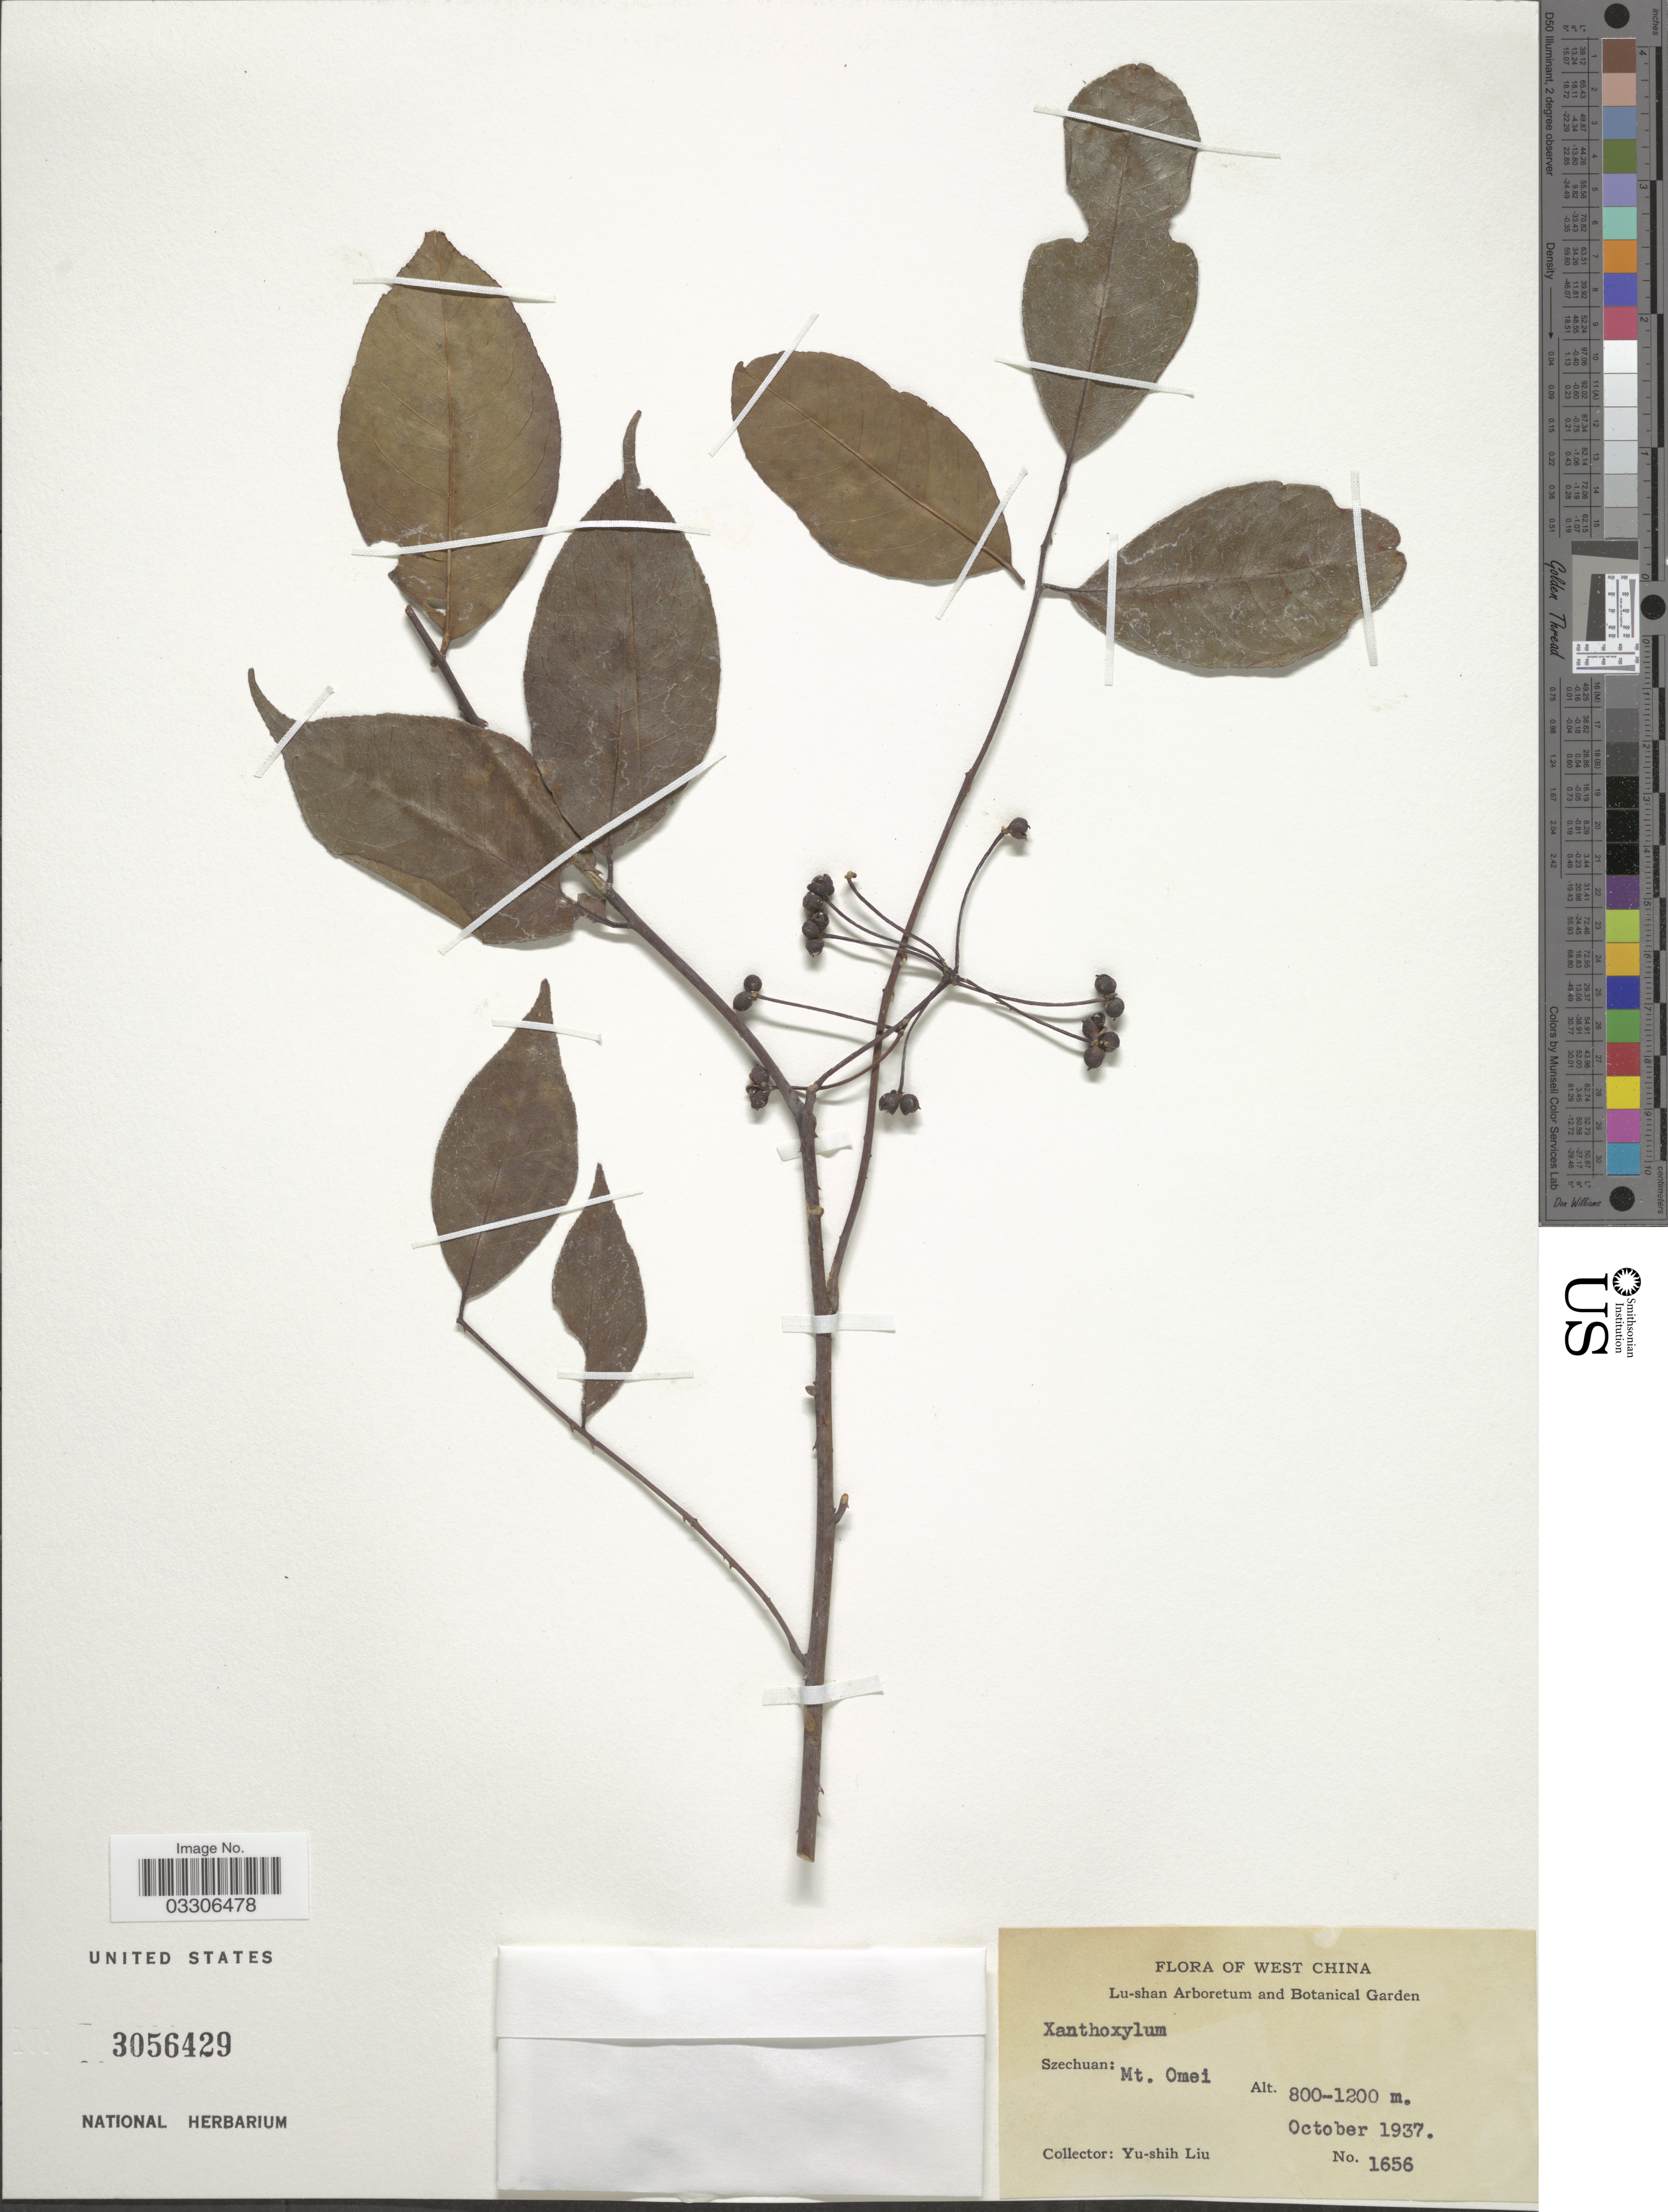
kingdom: Plantae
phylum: Tracheophyta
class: Magnoliopsida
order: Sapindales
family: Rutaceae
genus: Zanthoxylum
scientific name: Zanthoxylum sp.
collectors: Y.-S. Liu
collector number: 1656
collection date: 1937-10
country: China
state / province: Sichuan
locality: West China: Szechuan: Mt. Omei.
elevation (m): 800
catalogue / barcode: US 3056429